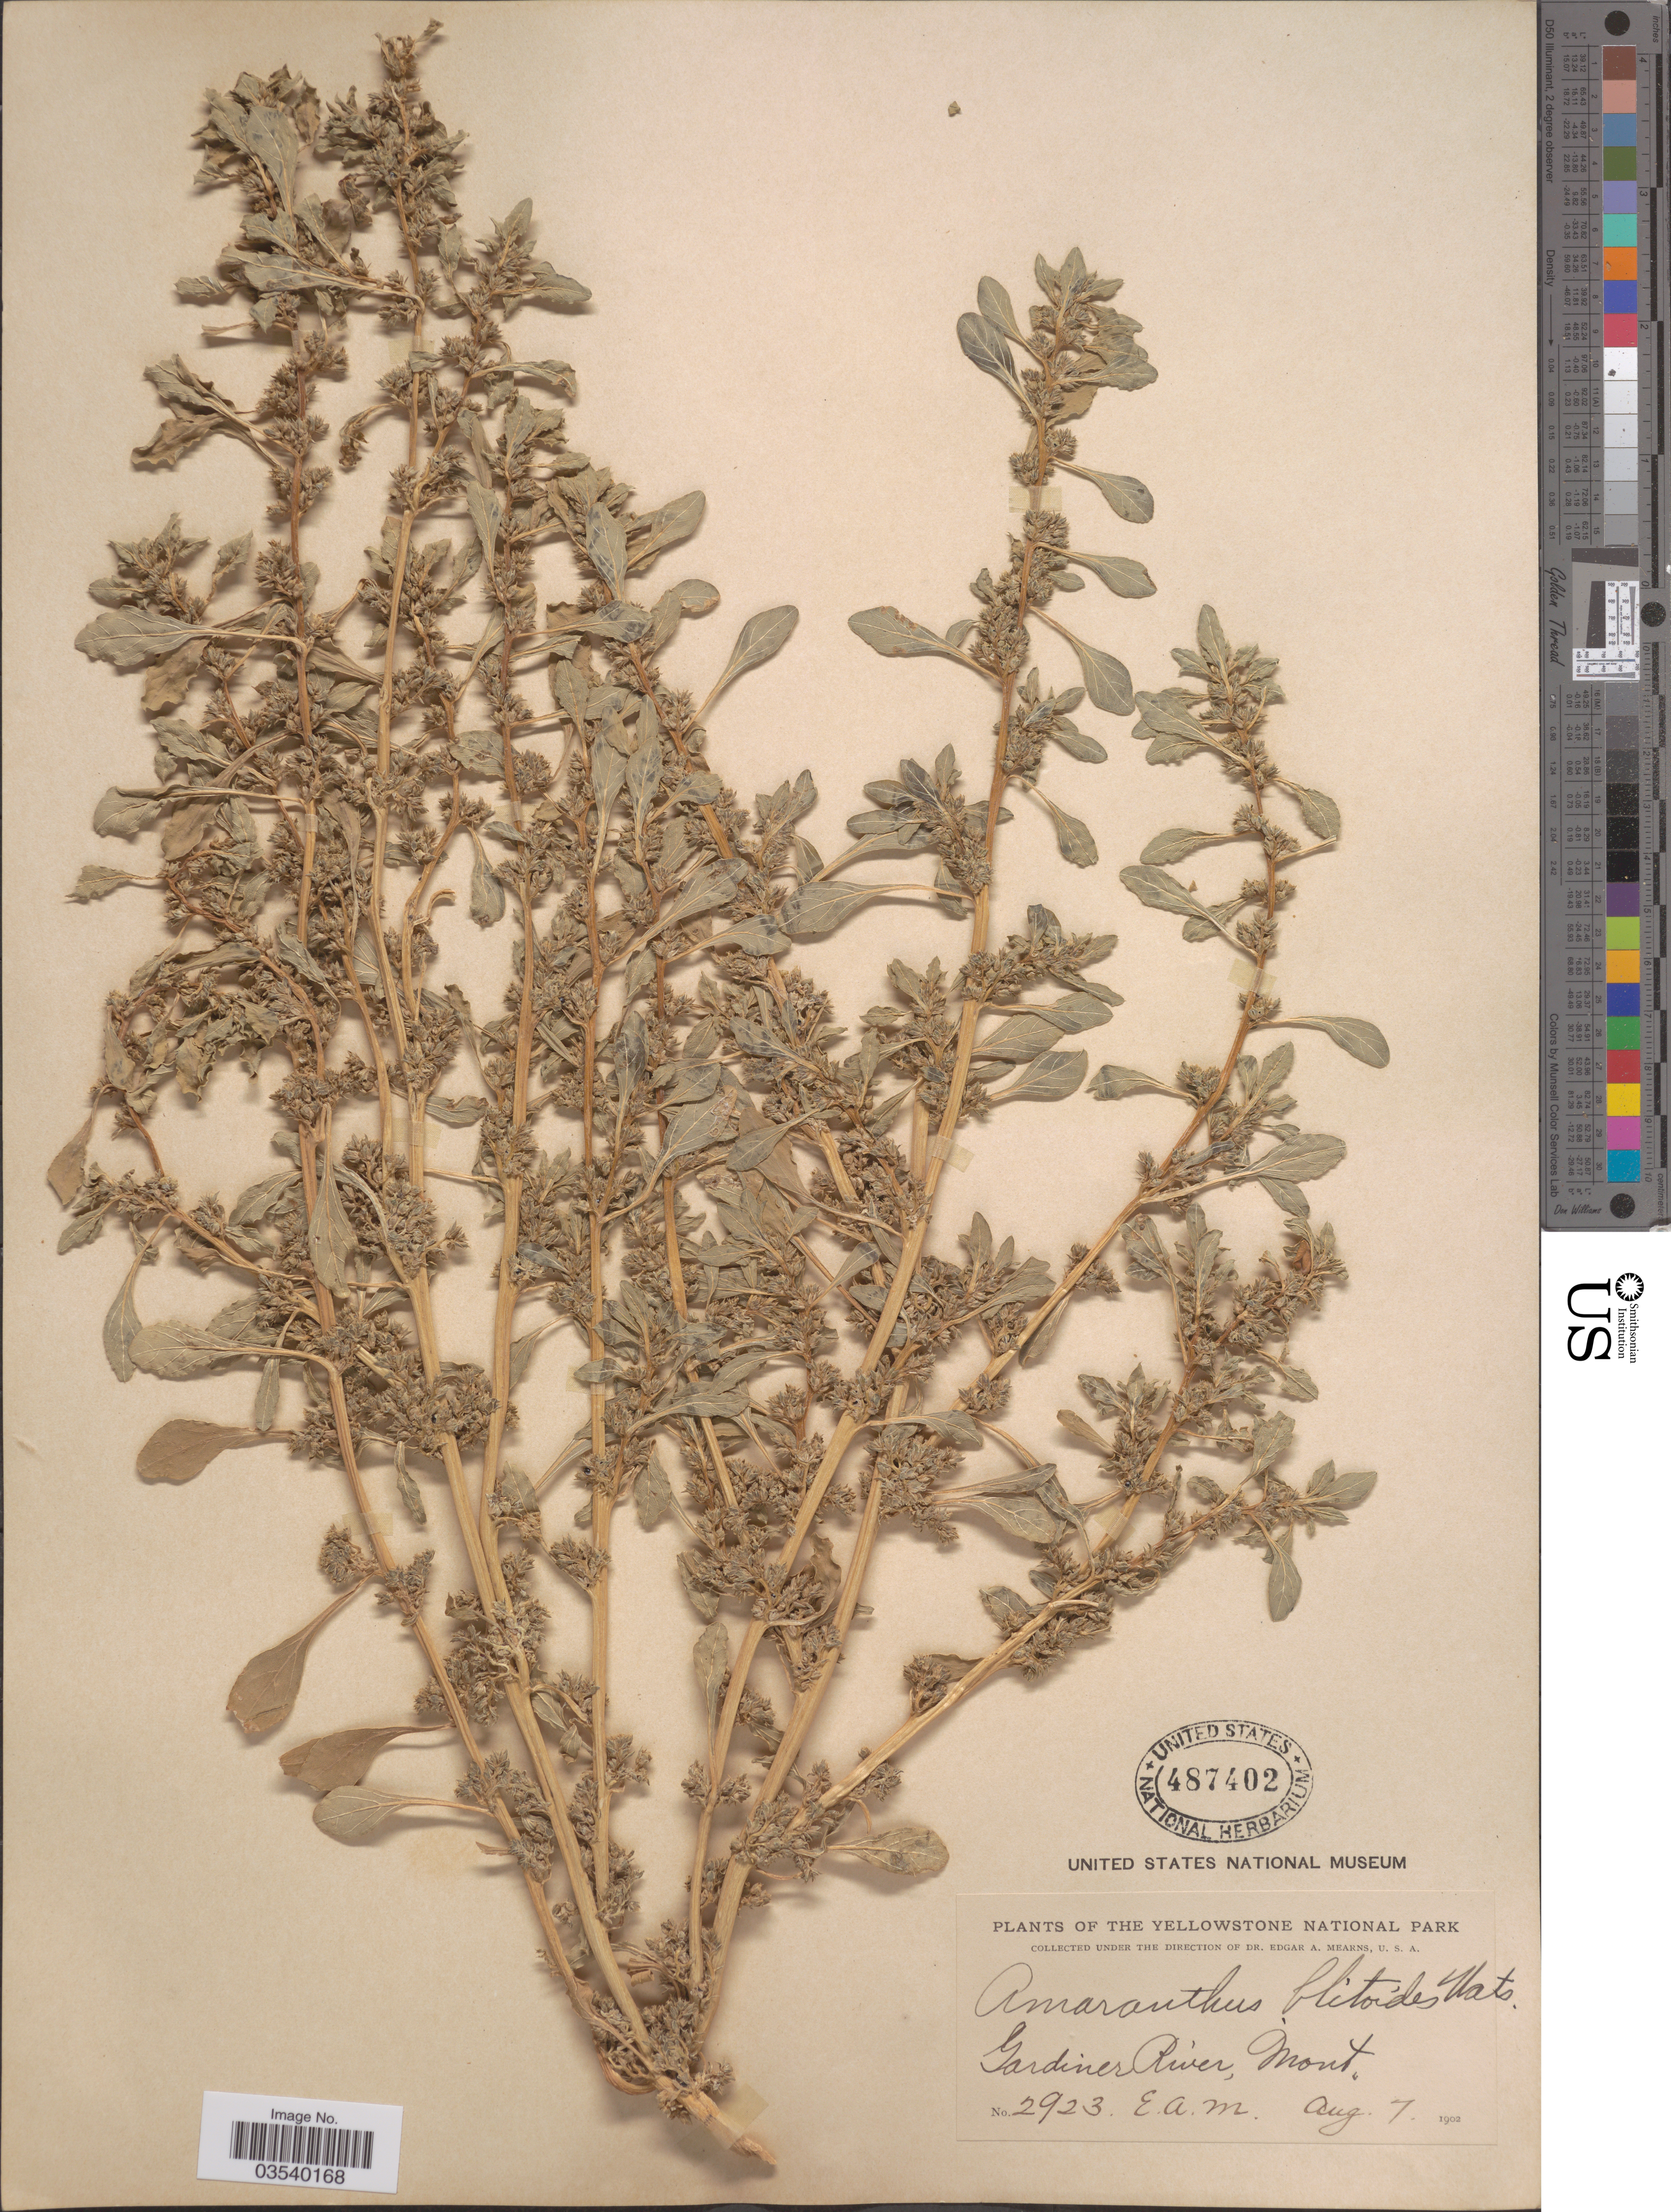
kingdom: Plantae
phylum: Tracheophyta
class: Magnoliopsida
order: Caryophyllales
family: Amaranthaceae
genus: Amaranthus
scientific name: Amaranthus blitoides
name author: S. Watson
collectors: E. A. Mearns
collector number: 2923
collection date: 1902-08-07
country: United States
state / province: Montana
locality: Yellowstone National Park. Gardiner River.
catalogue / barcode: US 487402